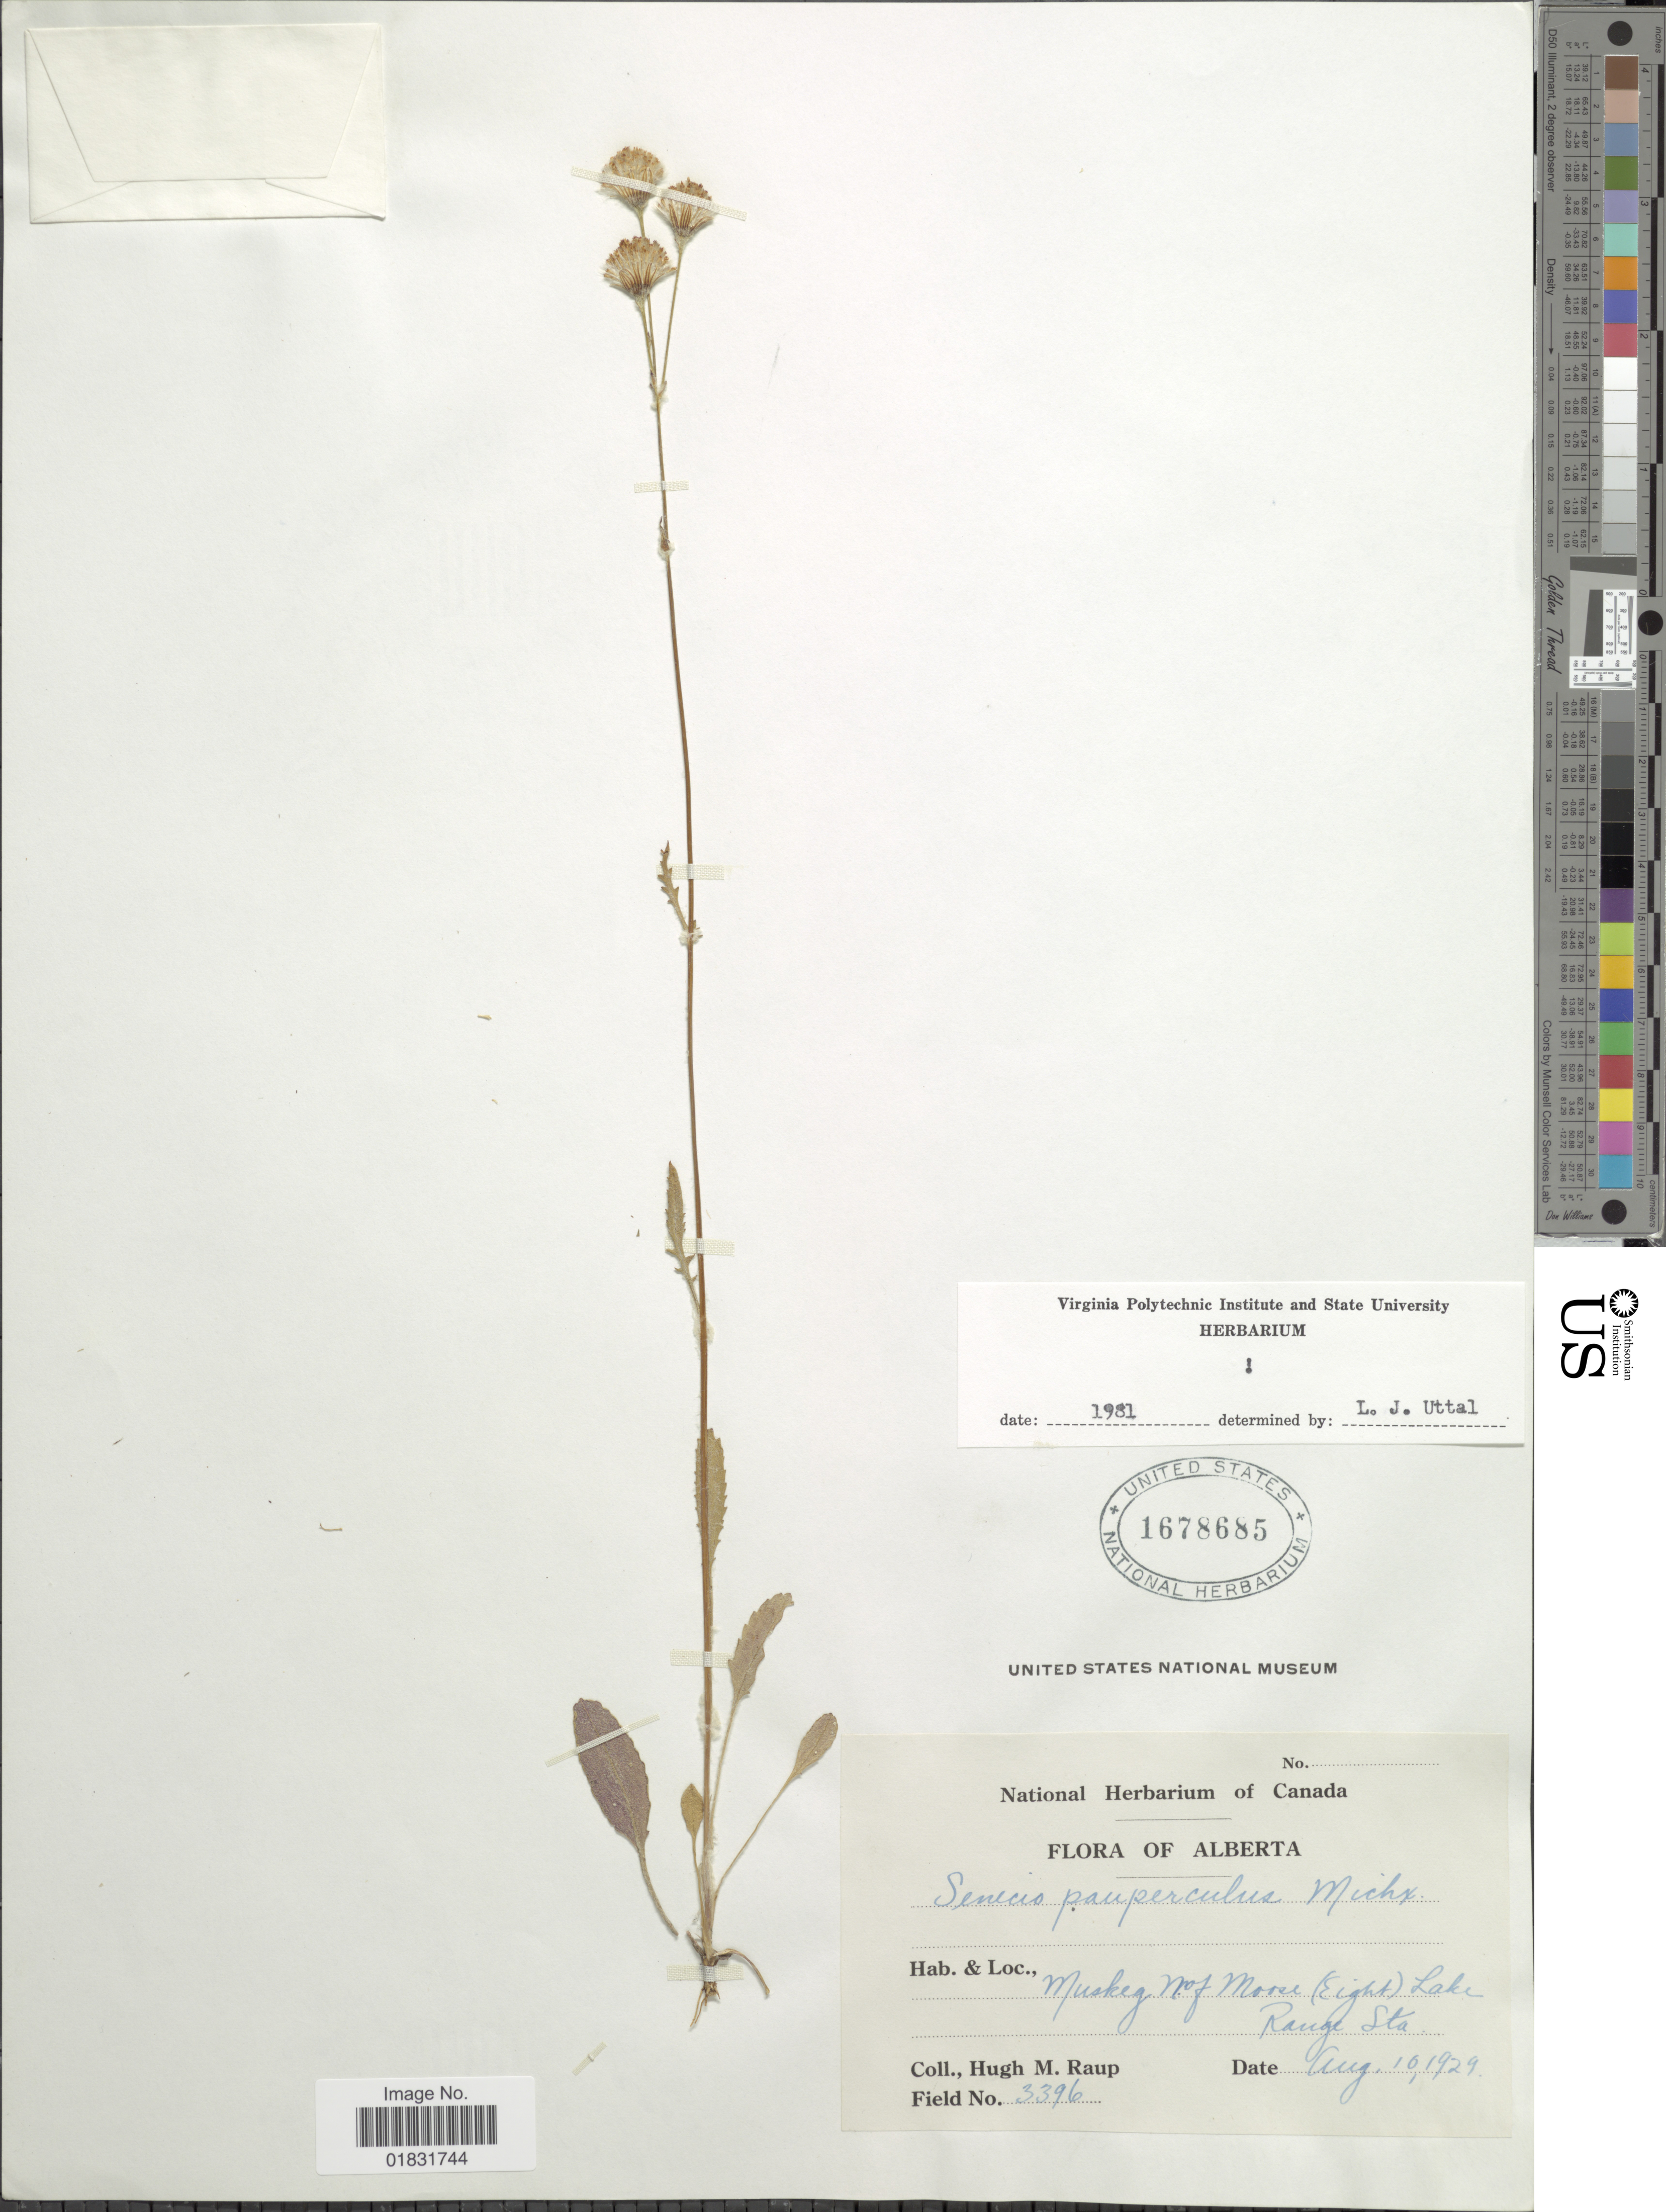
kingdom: Plantae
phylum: Tracheophyta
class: Magnoliopsida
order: Asterales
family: Asteraceae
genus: Packera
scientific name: Packera paupercula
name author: (Michx.) Á. Löve & D. Löve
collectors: H. Raup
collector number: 3396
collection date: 1929-08-10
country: Canada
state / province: Alberta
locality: Muskeg N of Moose (Eight) Lake Range Sta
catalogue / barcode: US 1678685